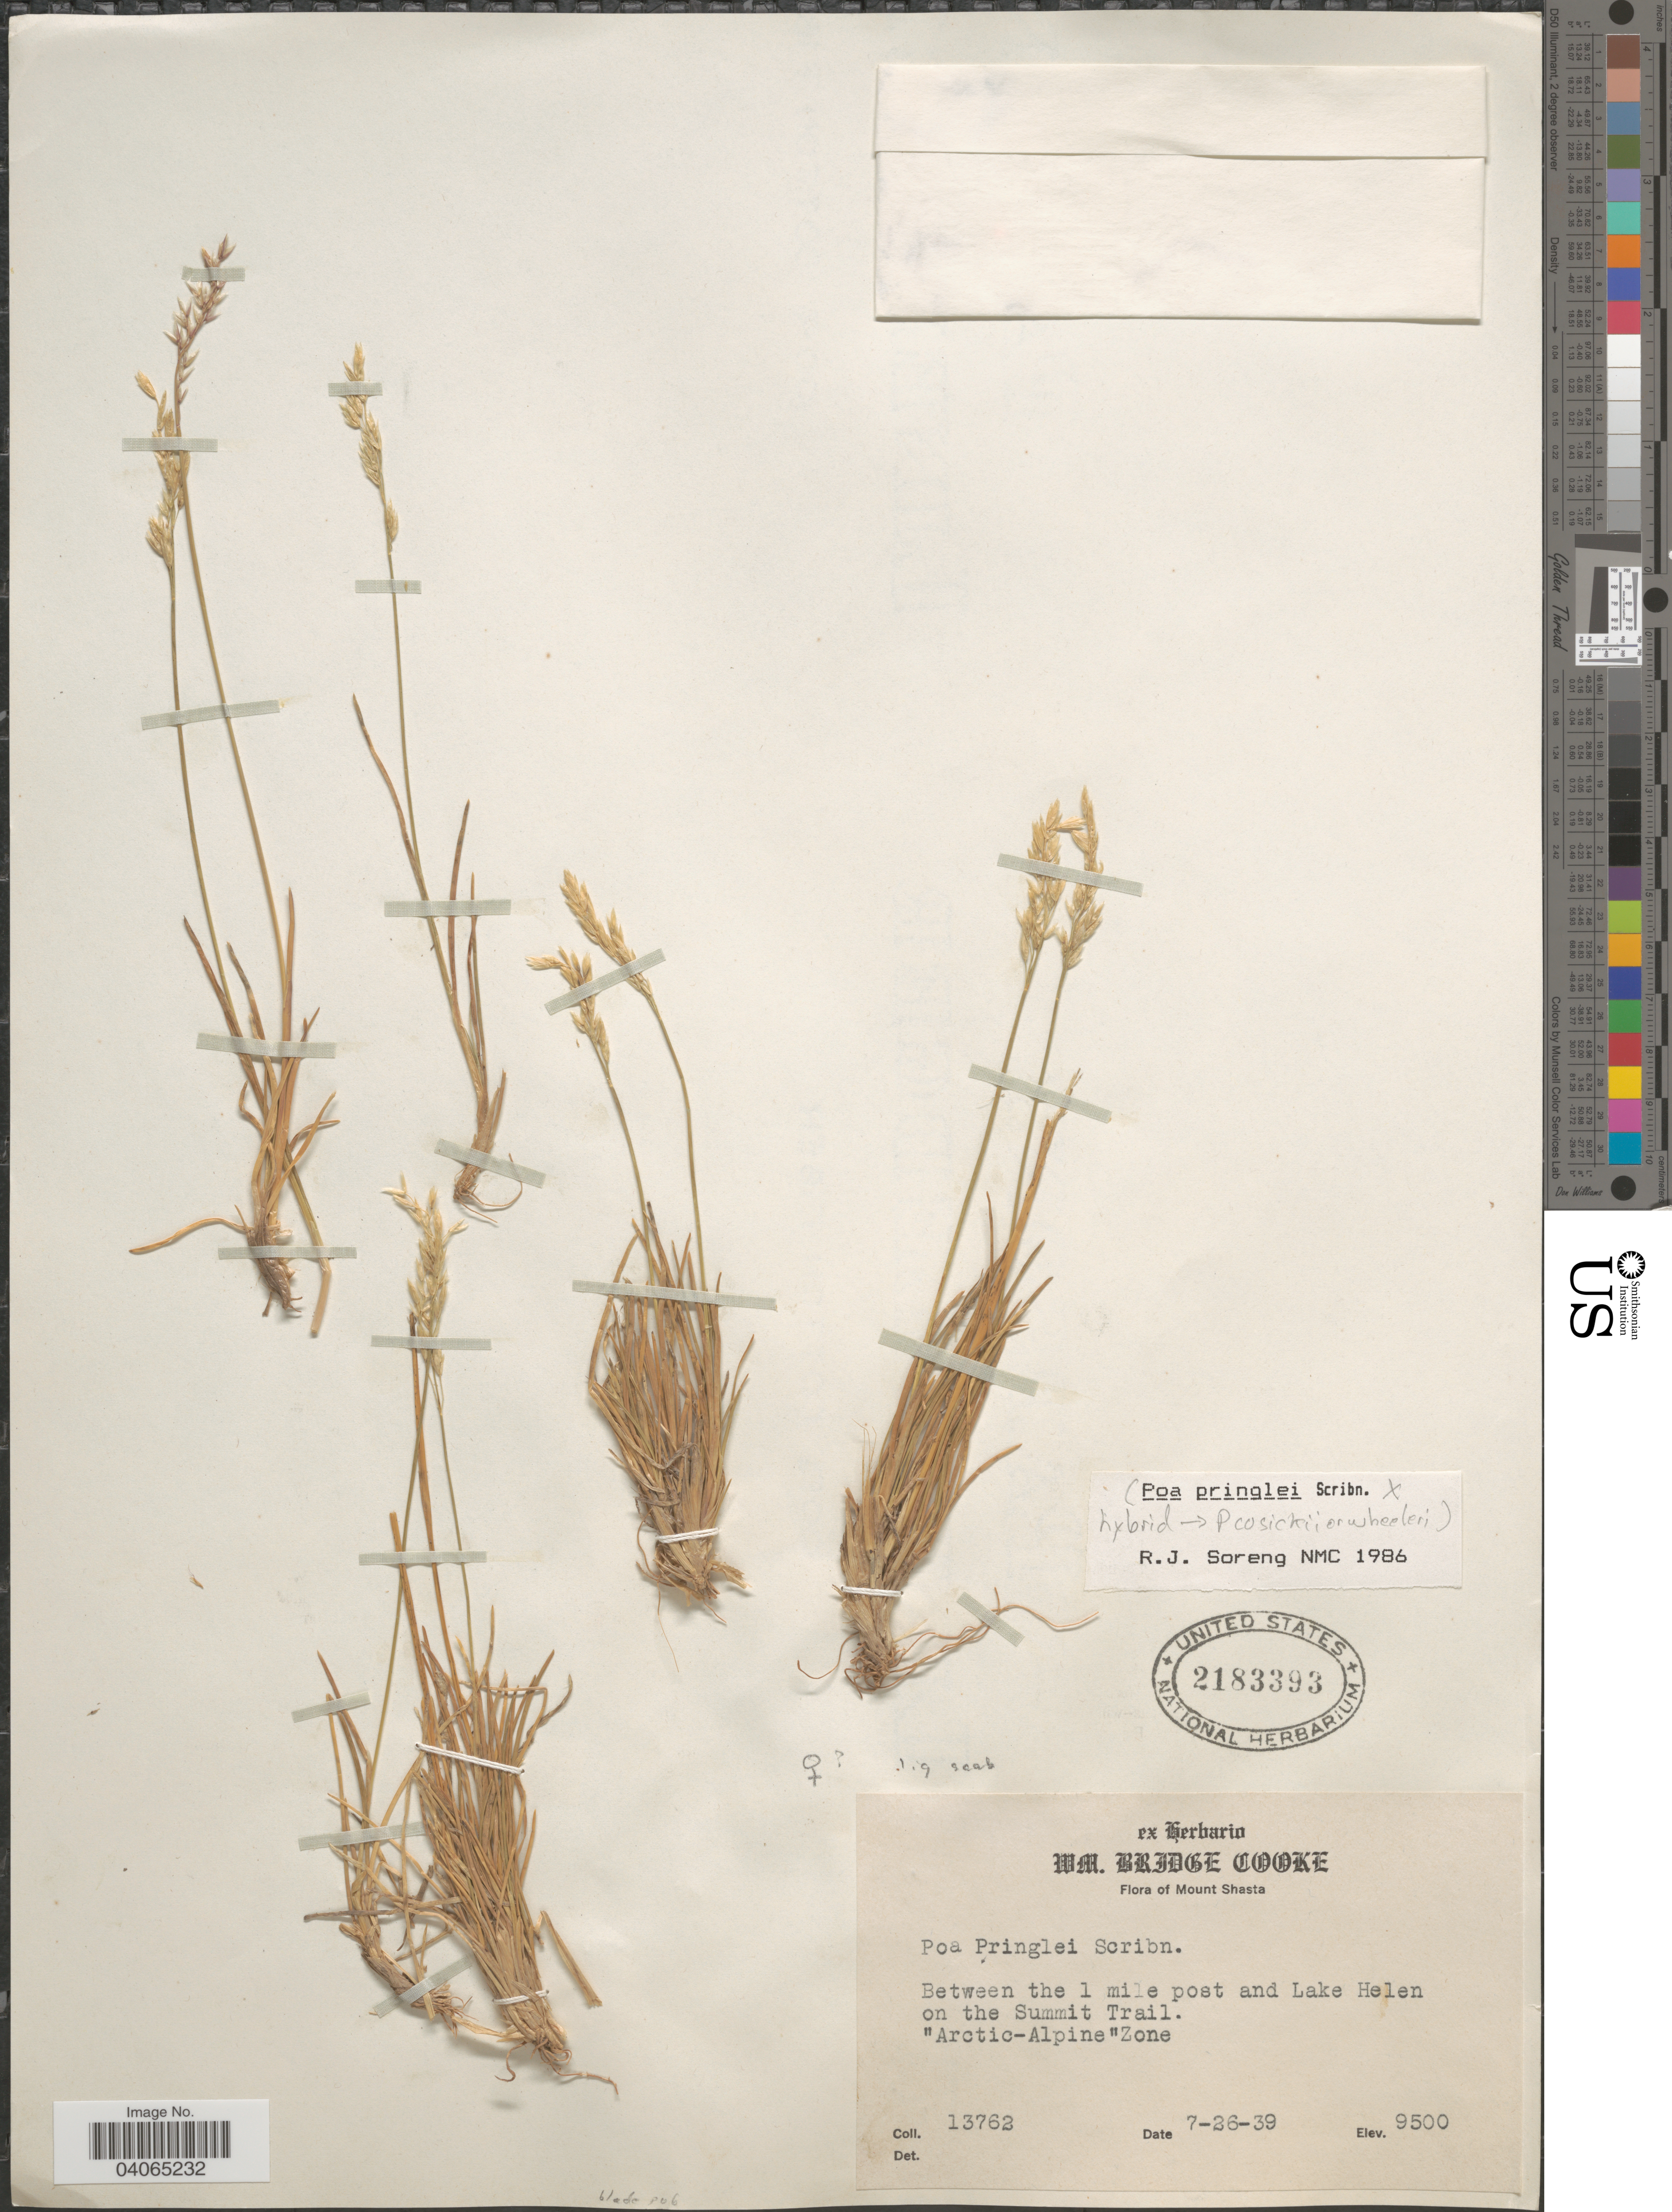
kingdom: Plantae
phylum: Tracheophyta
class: Liliopsida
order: Poales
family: Poaceae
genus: Poa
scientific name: Poa pringlei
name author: Scribn.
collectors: ex herb. WM. Bridge Cooke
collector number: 13762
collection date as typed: Transcribed d/m/y: 26/7/39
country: United States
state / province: California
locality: Mount Shasta. Between the 1 mile post and Lake Helen on the Summit Trail. "Arctic-Alpine" Zone.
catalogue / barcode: US 2183393